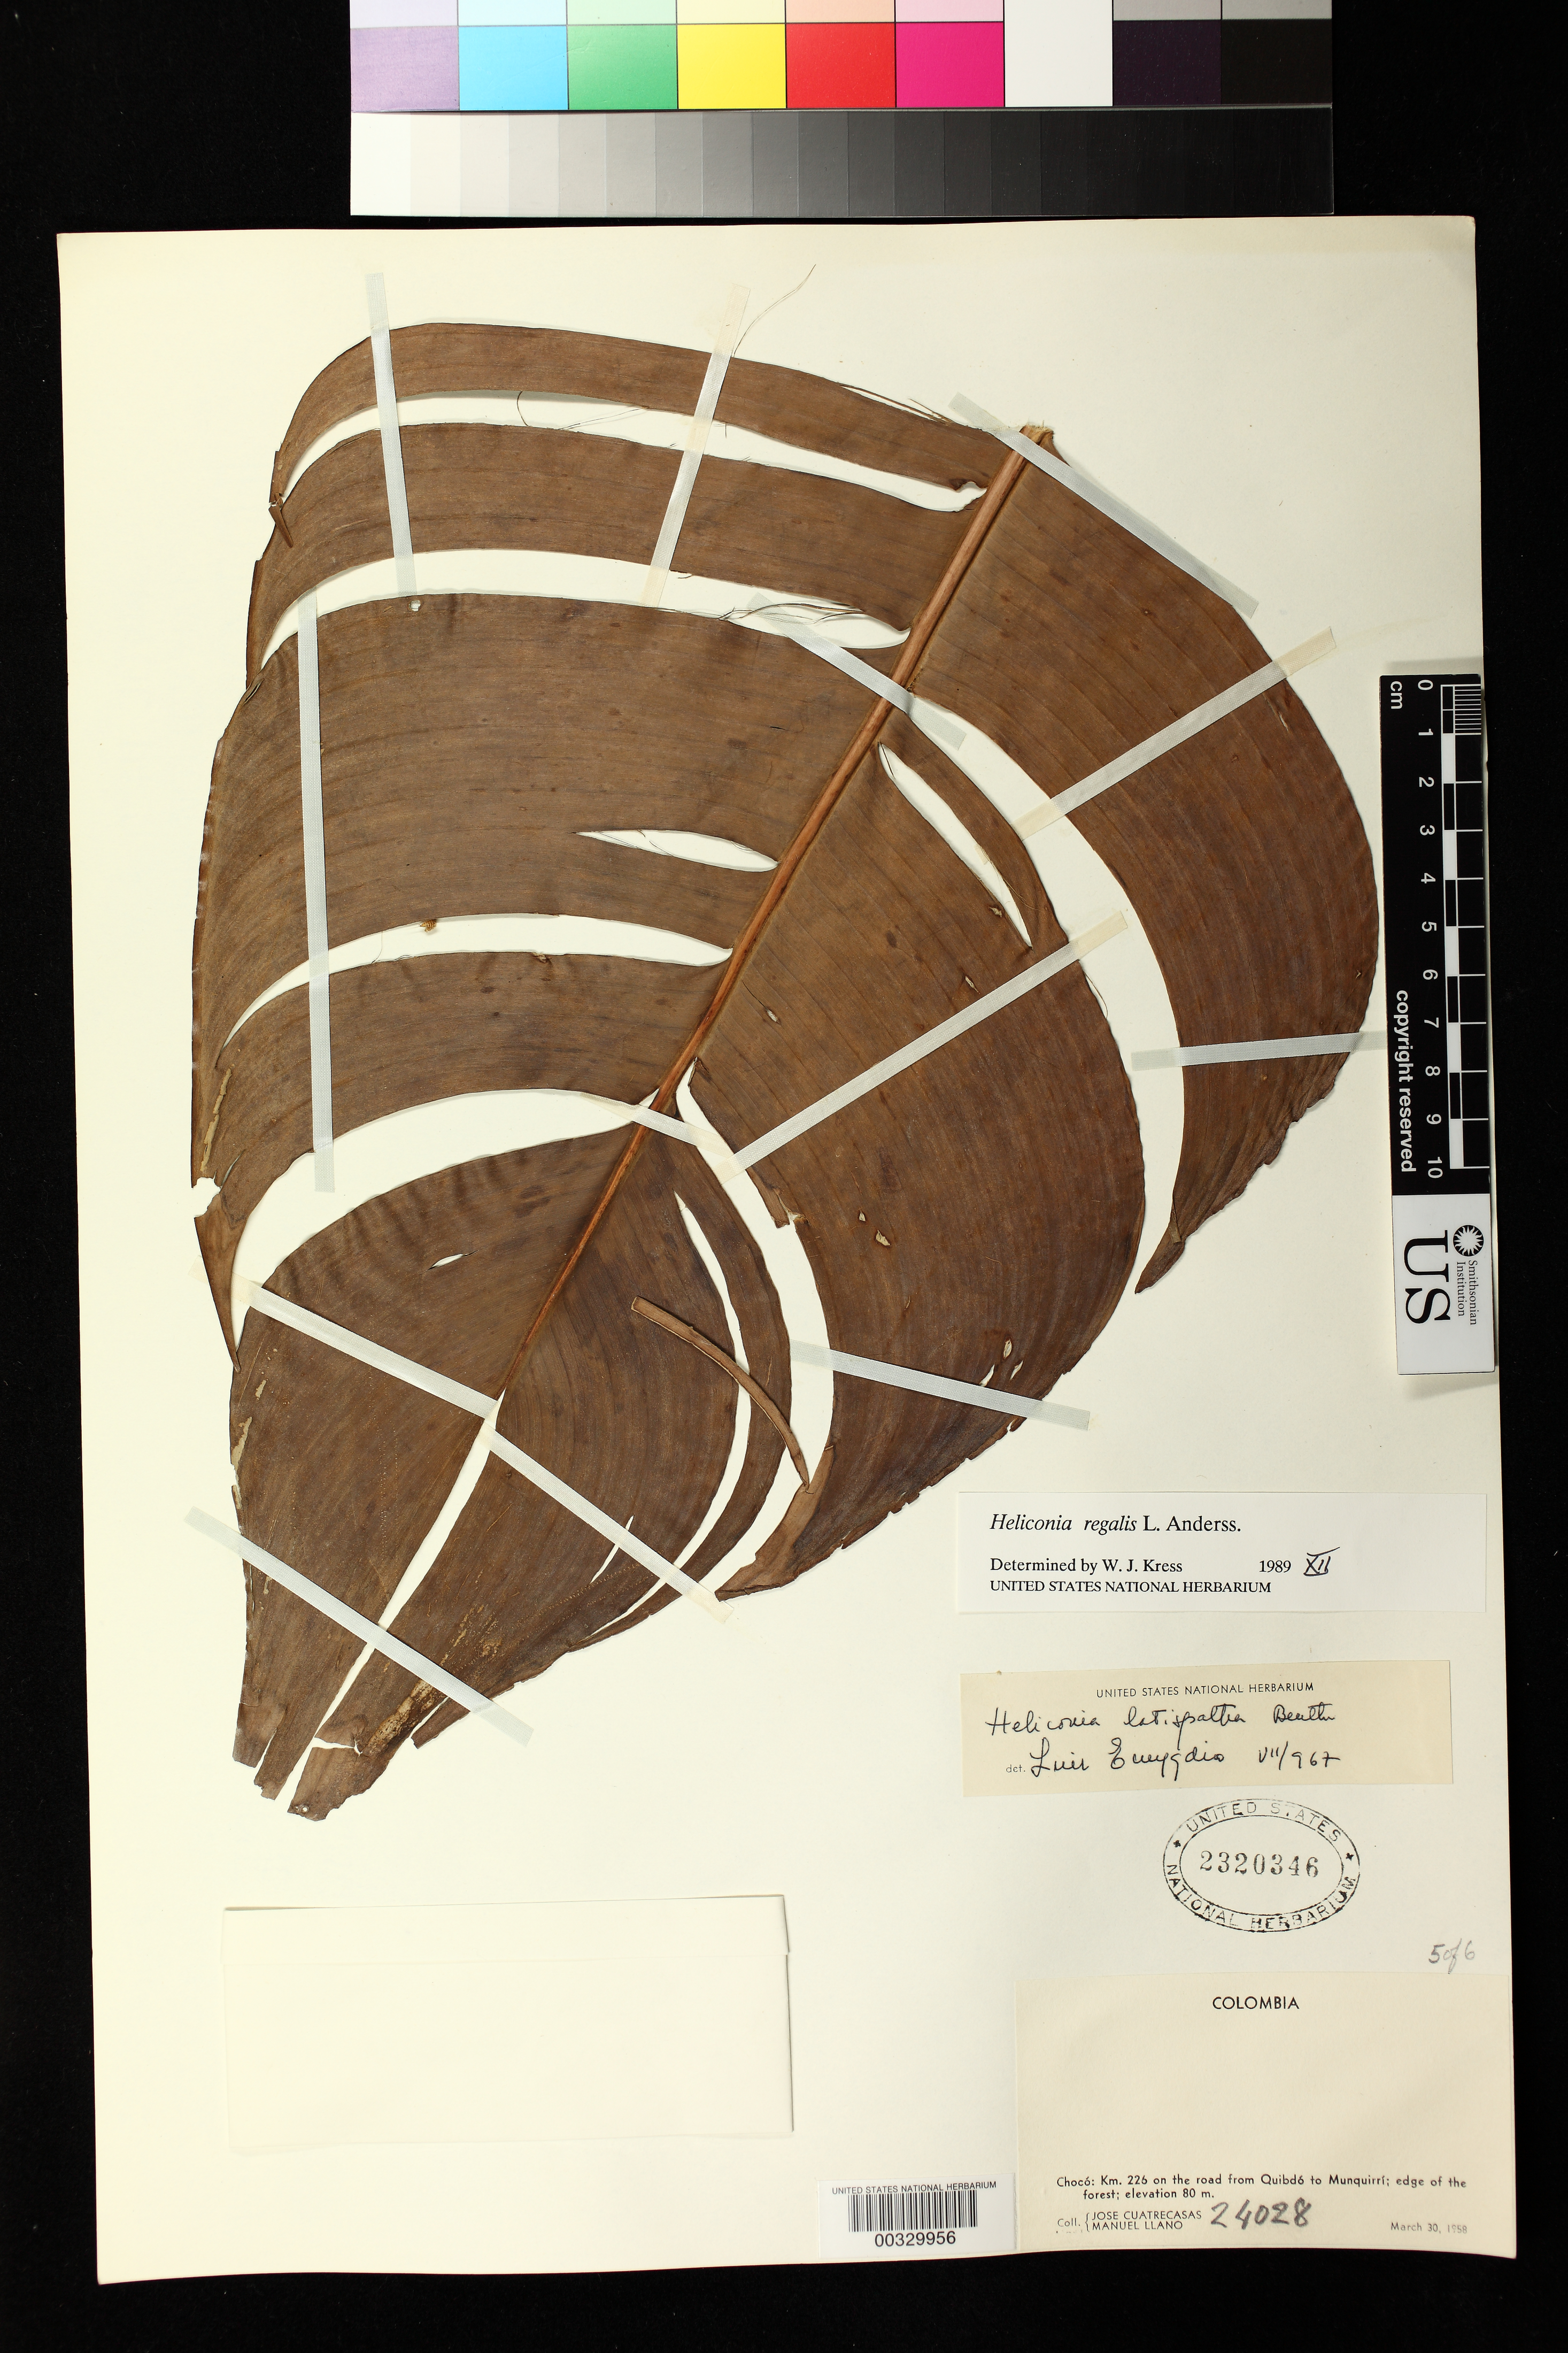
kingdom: Plantae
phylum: Tracheophyta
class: Liliopsida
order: Zingiberales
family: Heliconiaceae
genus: Heliconia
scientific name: Heliconia regalis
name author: L. Andersson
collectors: J. Cuatrecasas & M. Llano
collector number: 24028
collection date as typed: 30 Mar 1958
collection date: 1958-03-30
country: Colombia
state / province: Chocó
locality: Km 226 on road from Quibdo to Munquirri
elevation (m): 80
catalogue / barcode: US 2320346